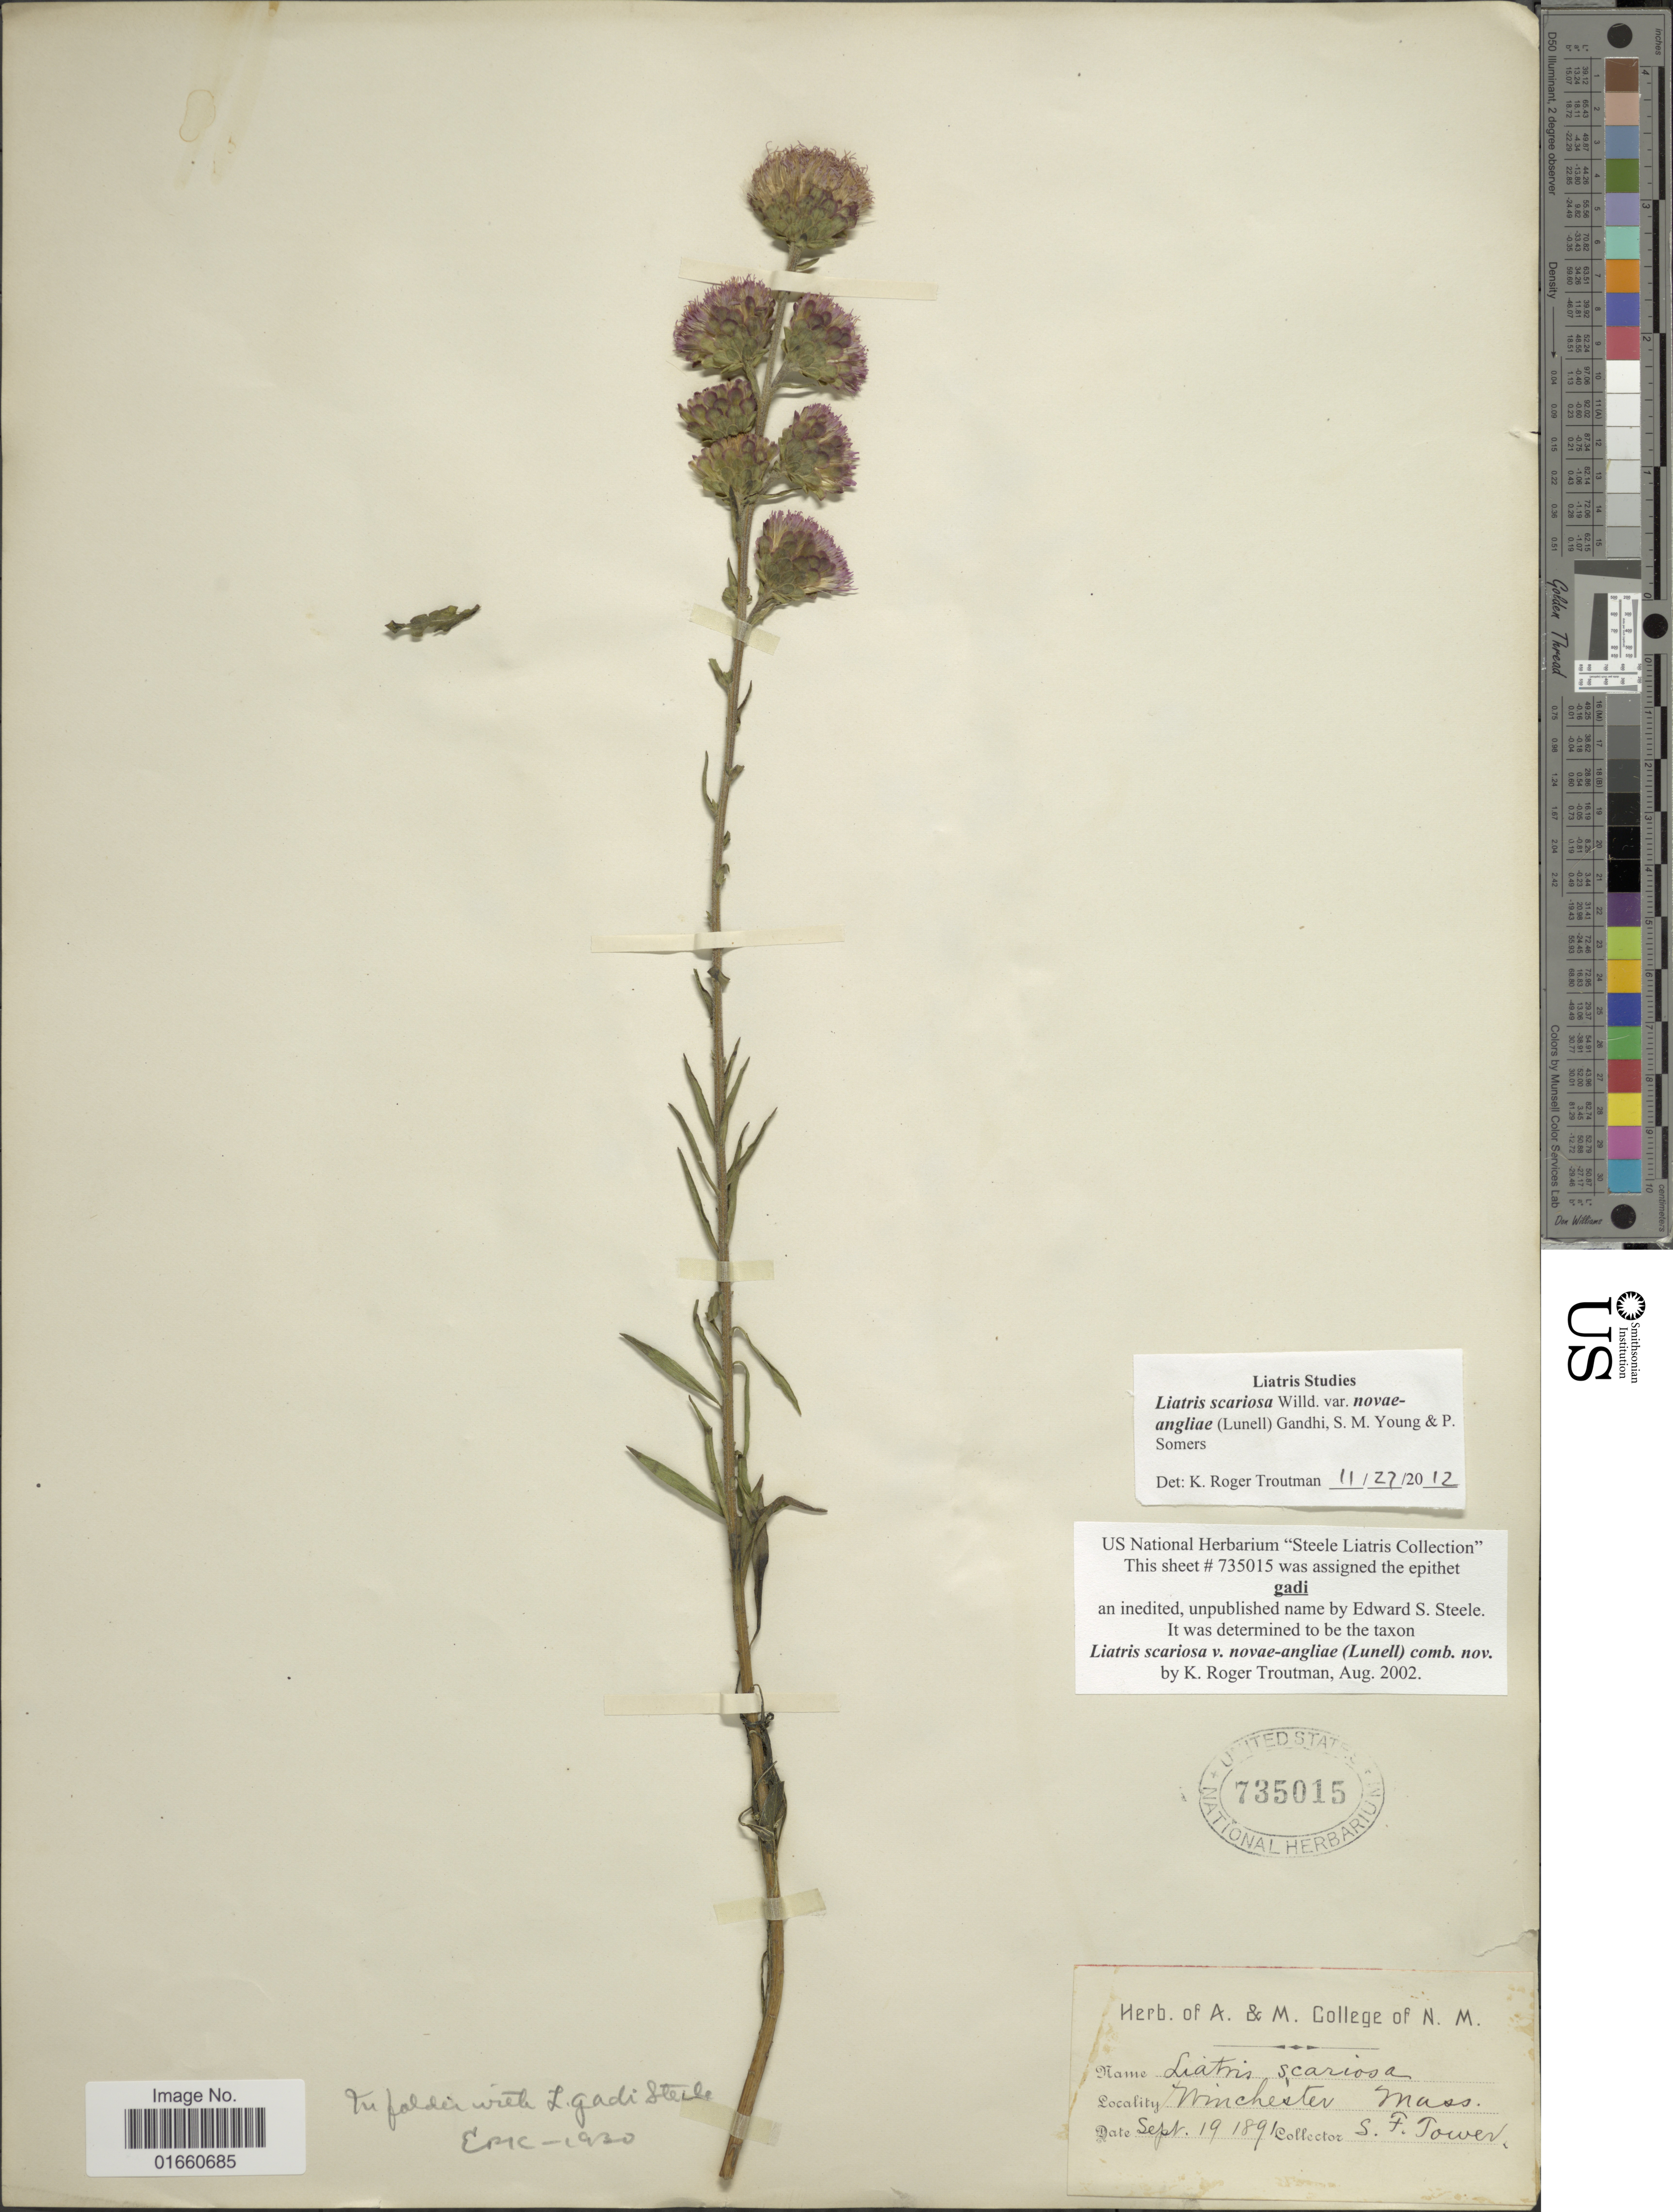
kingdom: Plantae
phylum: Tracheophyta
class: Magnoliopsida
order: Asterales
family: Asteraceae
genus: Liatris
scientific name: Liatris scariosa var. novae-angliae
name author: (Lunell) Gandhi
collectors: S. Tower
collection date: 1891-09-19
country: United States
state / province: Massachusetts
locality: Winchester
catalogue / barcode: US 735015